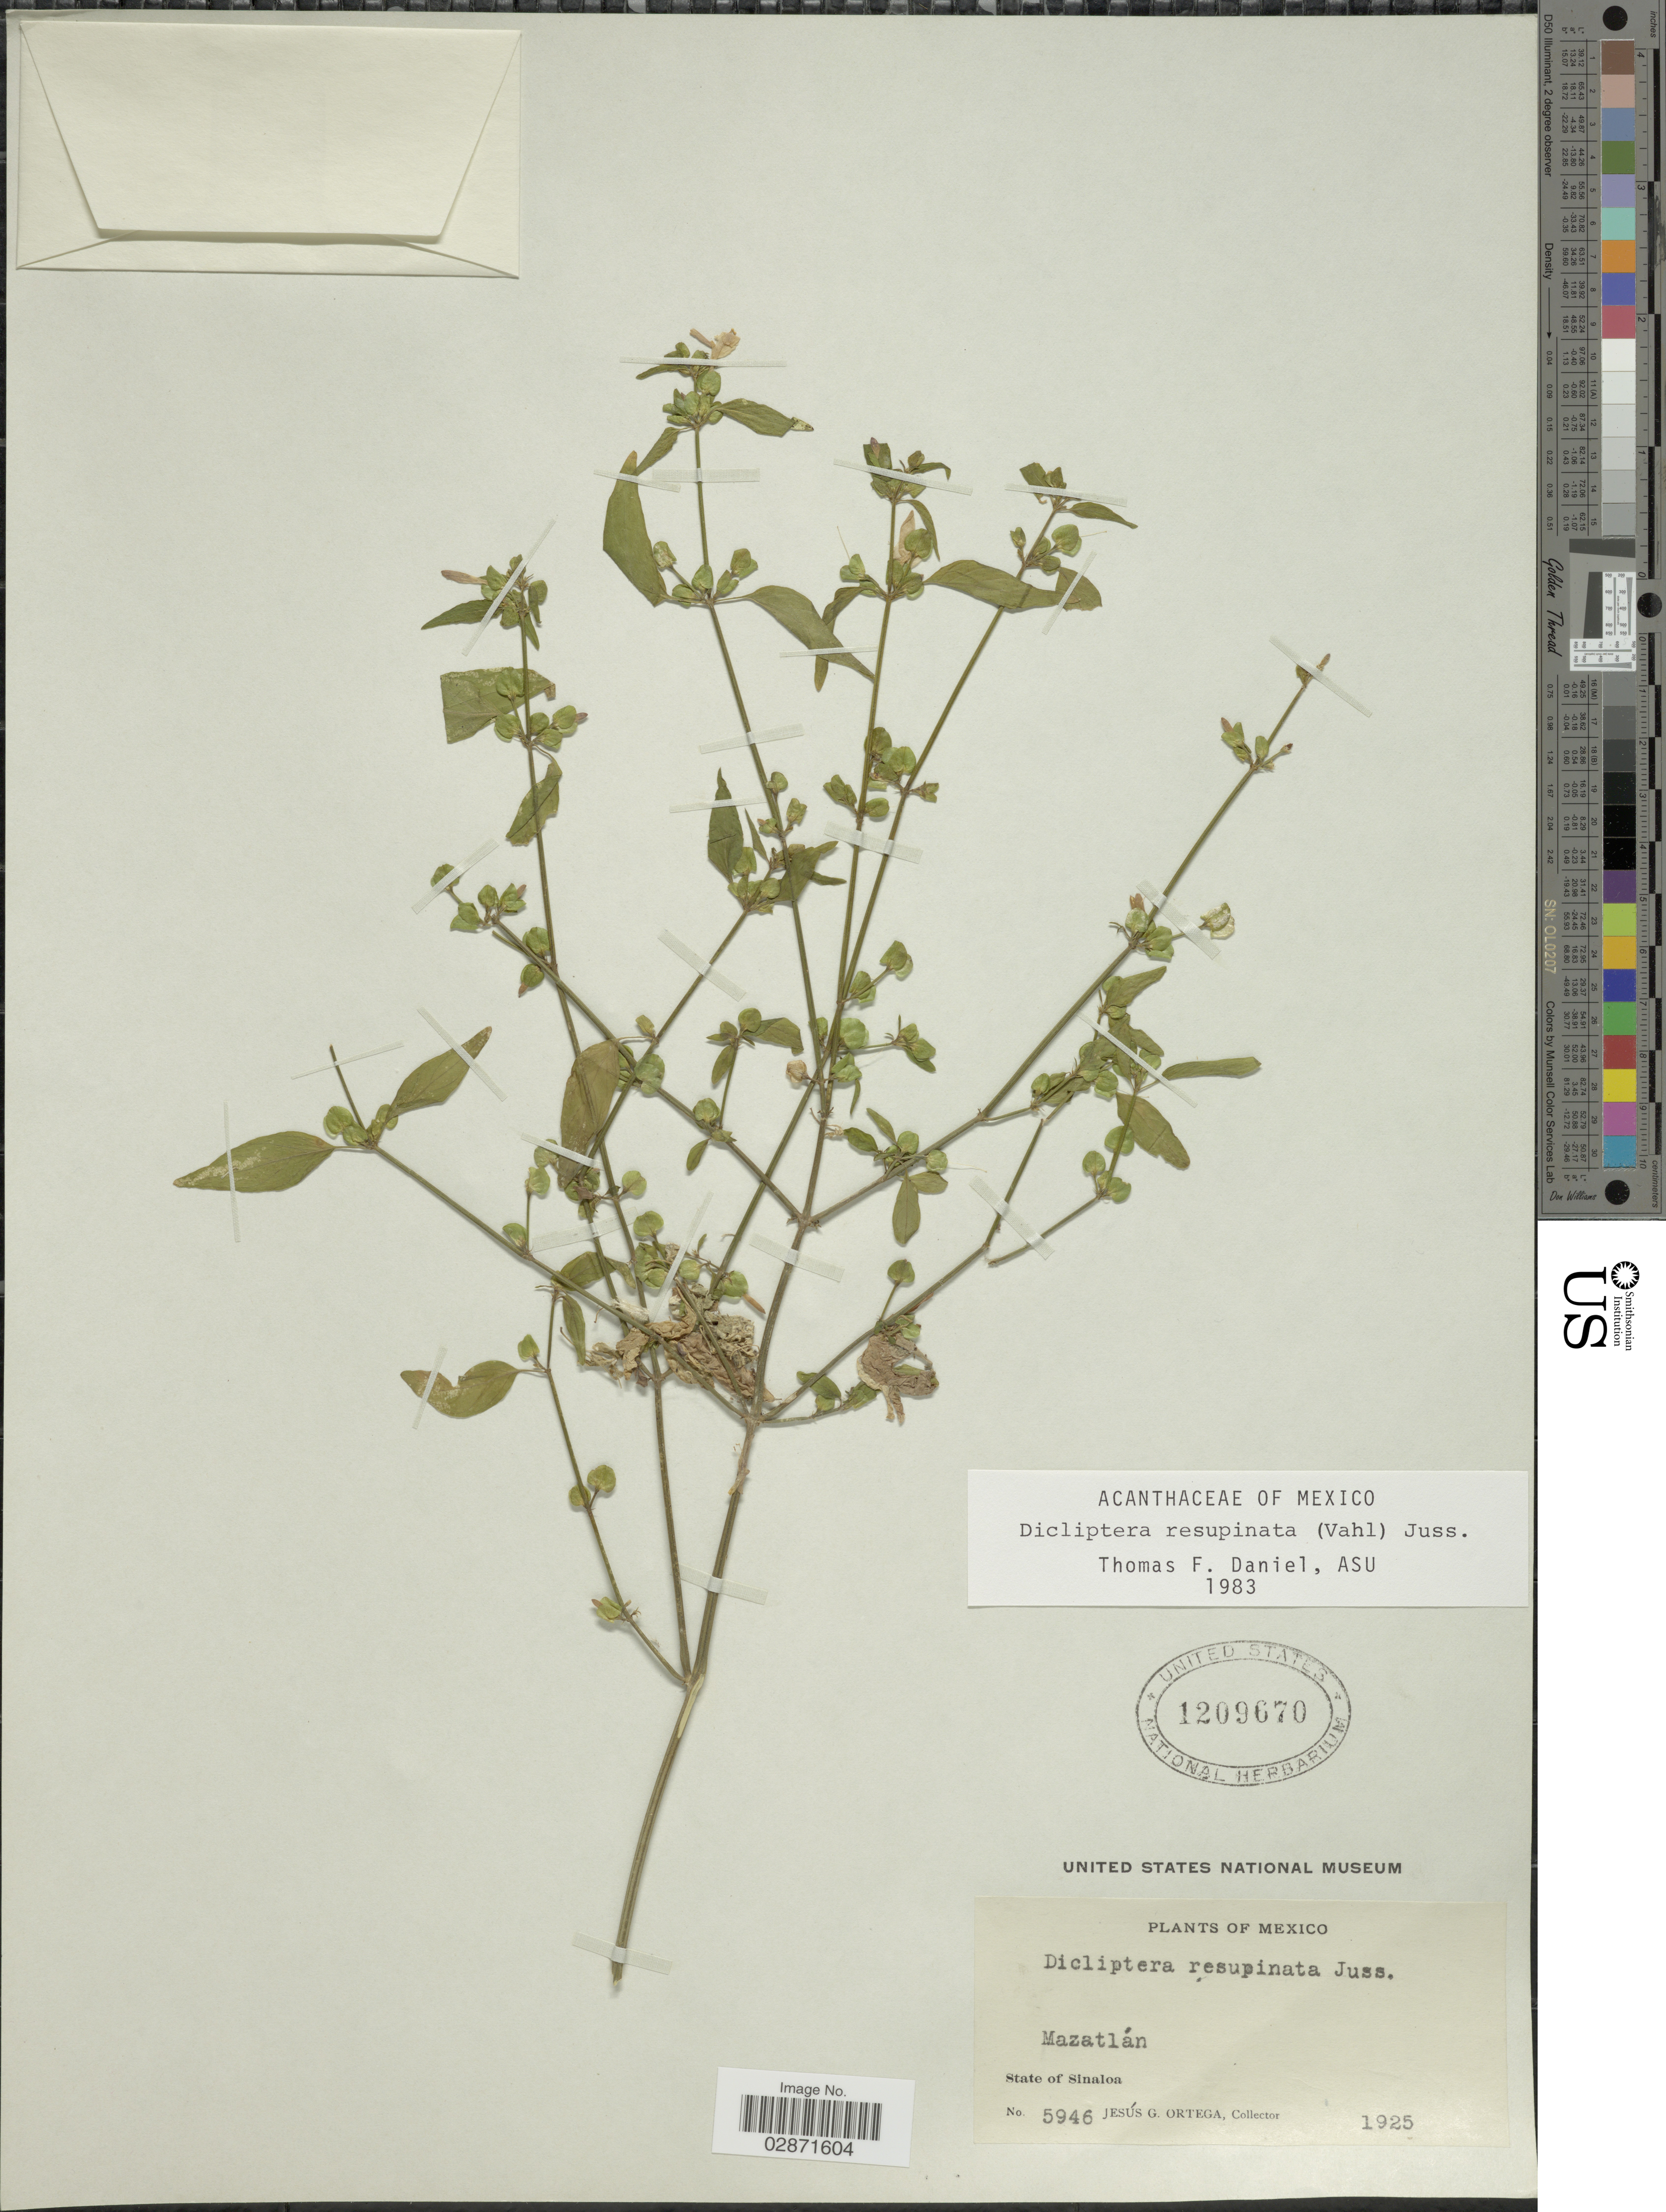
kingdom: Plantae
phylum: Tracheophyta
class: Magnoliopsida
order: Lamiales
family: Acanthaceae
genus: Dicliptera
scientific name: Dicliptera resupinata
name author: (Vahl) Juss.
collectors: J. Ortega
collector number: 5946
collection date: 1925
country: Mexico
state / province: Sinaloa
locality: Mazatlán, State of Sinaloa.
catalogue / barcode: US 1209670